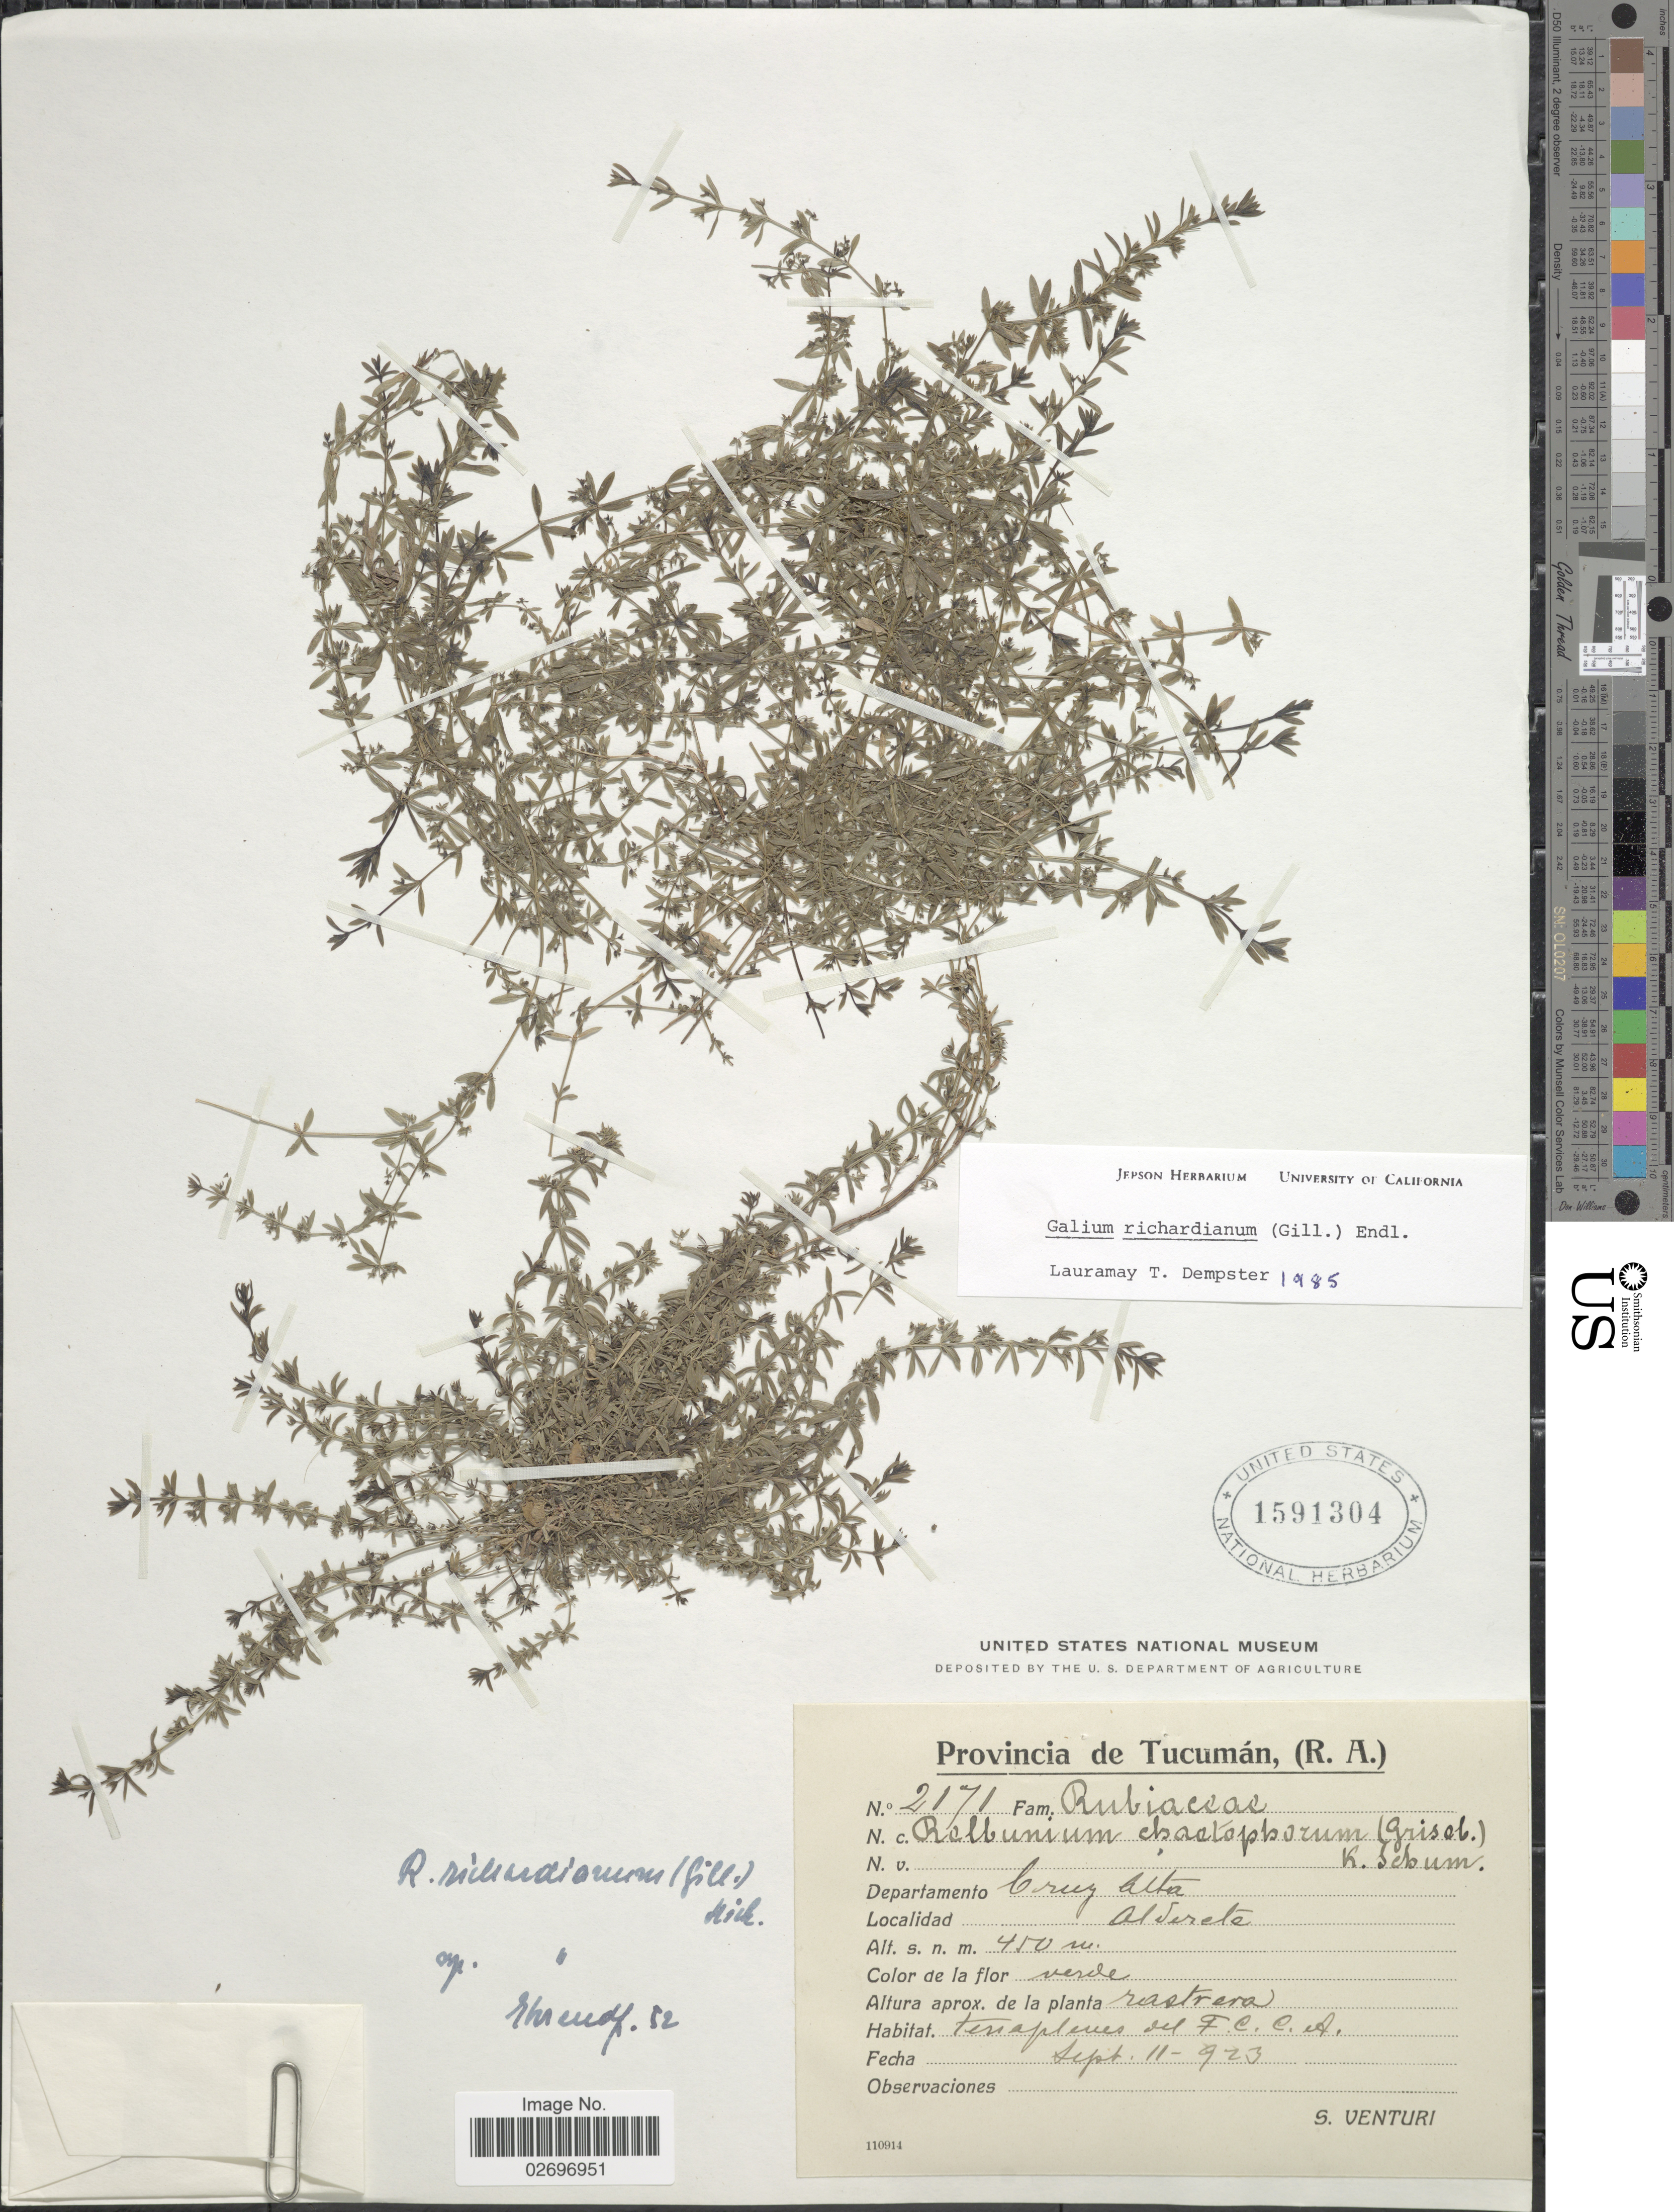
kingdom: Plantae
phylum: Tracheophyta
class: Magnoliopsida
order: Gentianales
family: Rubiaceae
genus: Galium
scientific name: Galium richardianum subsp. richardianum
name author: (Gillies ex Hook. & Arn.) Endl. ex Walp.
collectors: S. Venturi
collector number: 2171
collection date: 1923-09-11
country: Argentina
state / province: Tucuman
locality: Provincia de Tucuman, (R.A.), Departamento Cruz Alta, Alderete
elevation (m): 450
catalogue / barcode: US 1591304